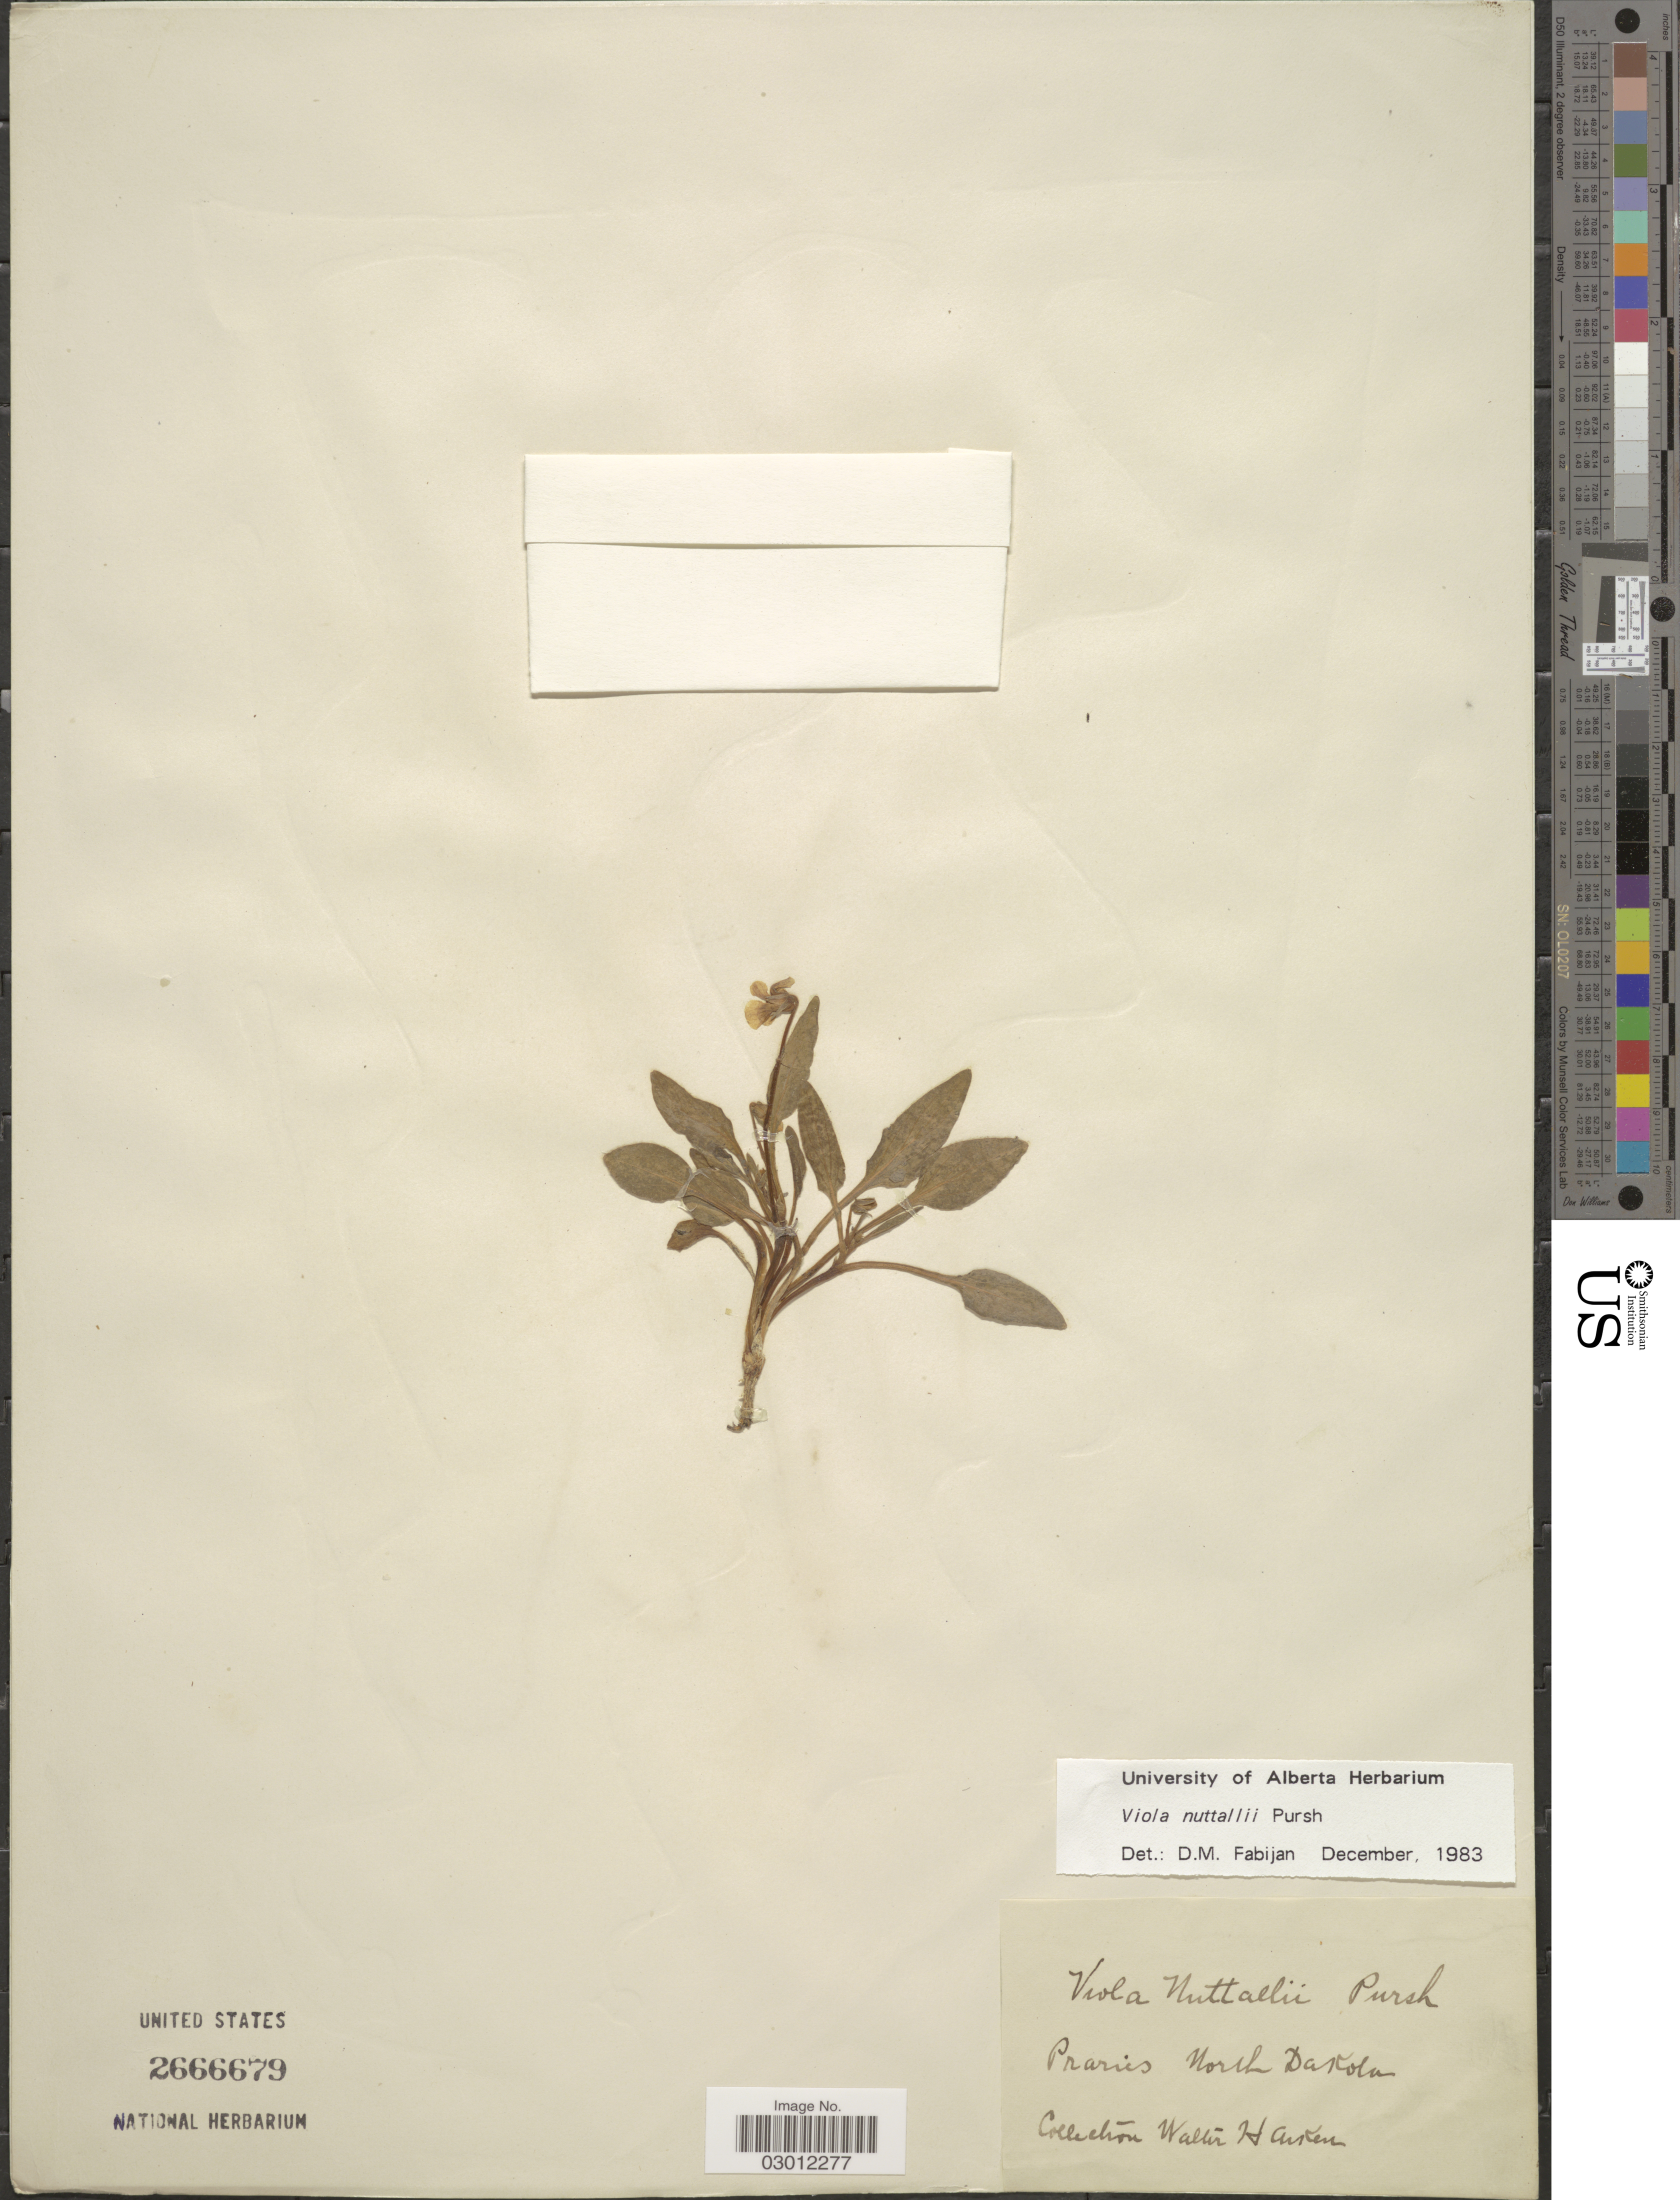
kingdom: Plantae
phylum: Tracheophyta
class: Magnoliopsida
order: Malpighiales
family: Violaceae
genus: Viola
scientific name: Viola nuttallii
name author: Pursh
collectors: W. Aiken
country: United States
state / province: North Dakota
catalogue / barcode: US 2666679